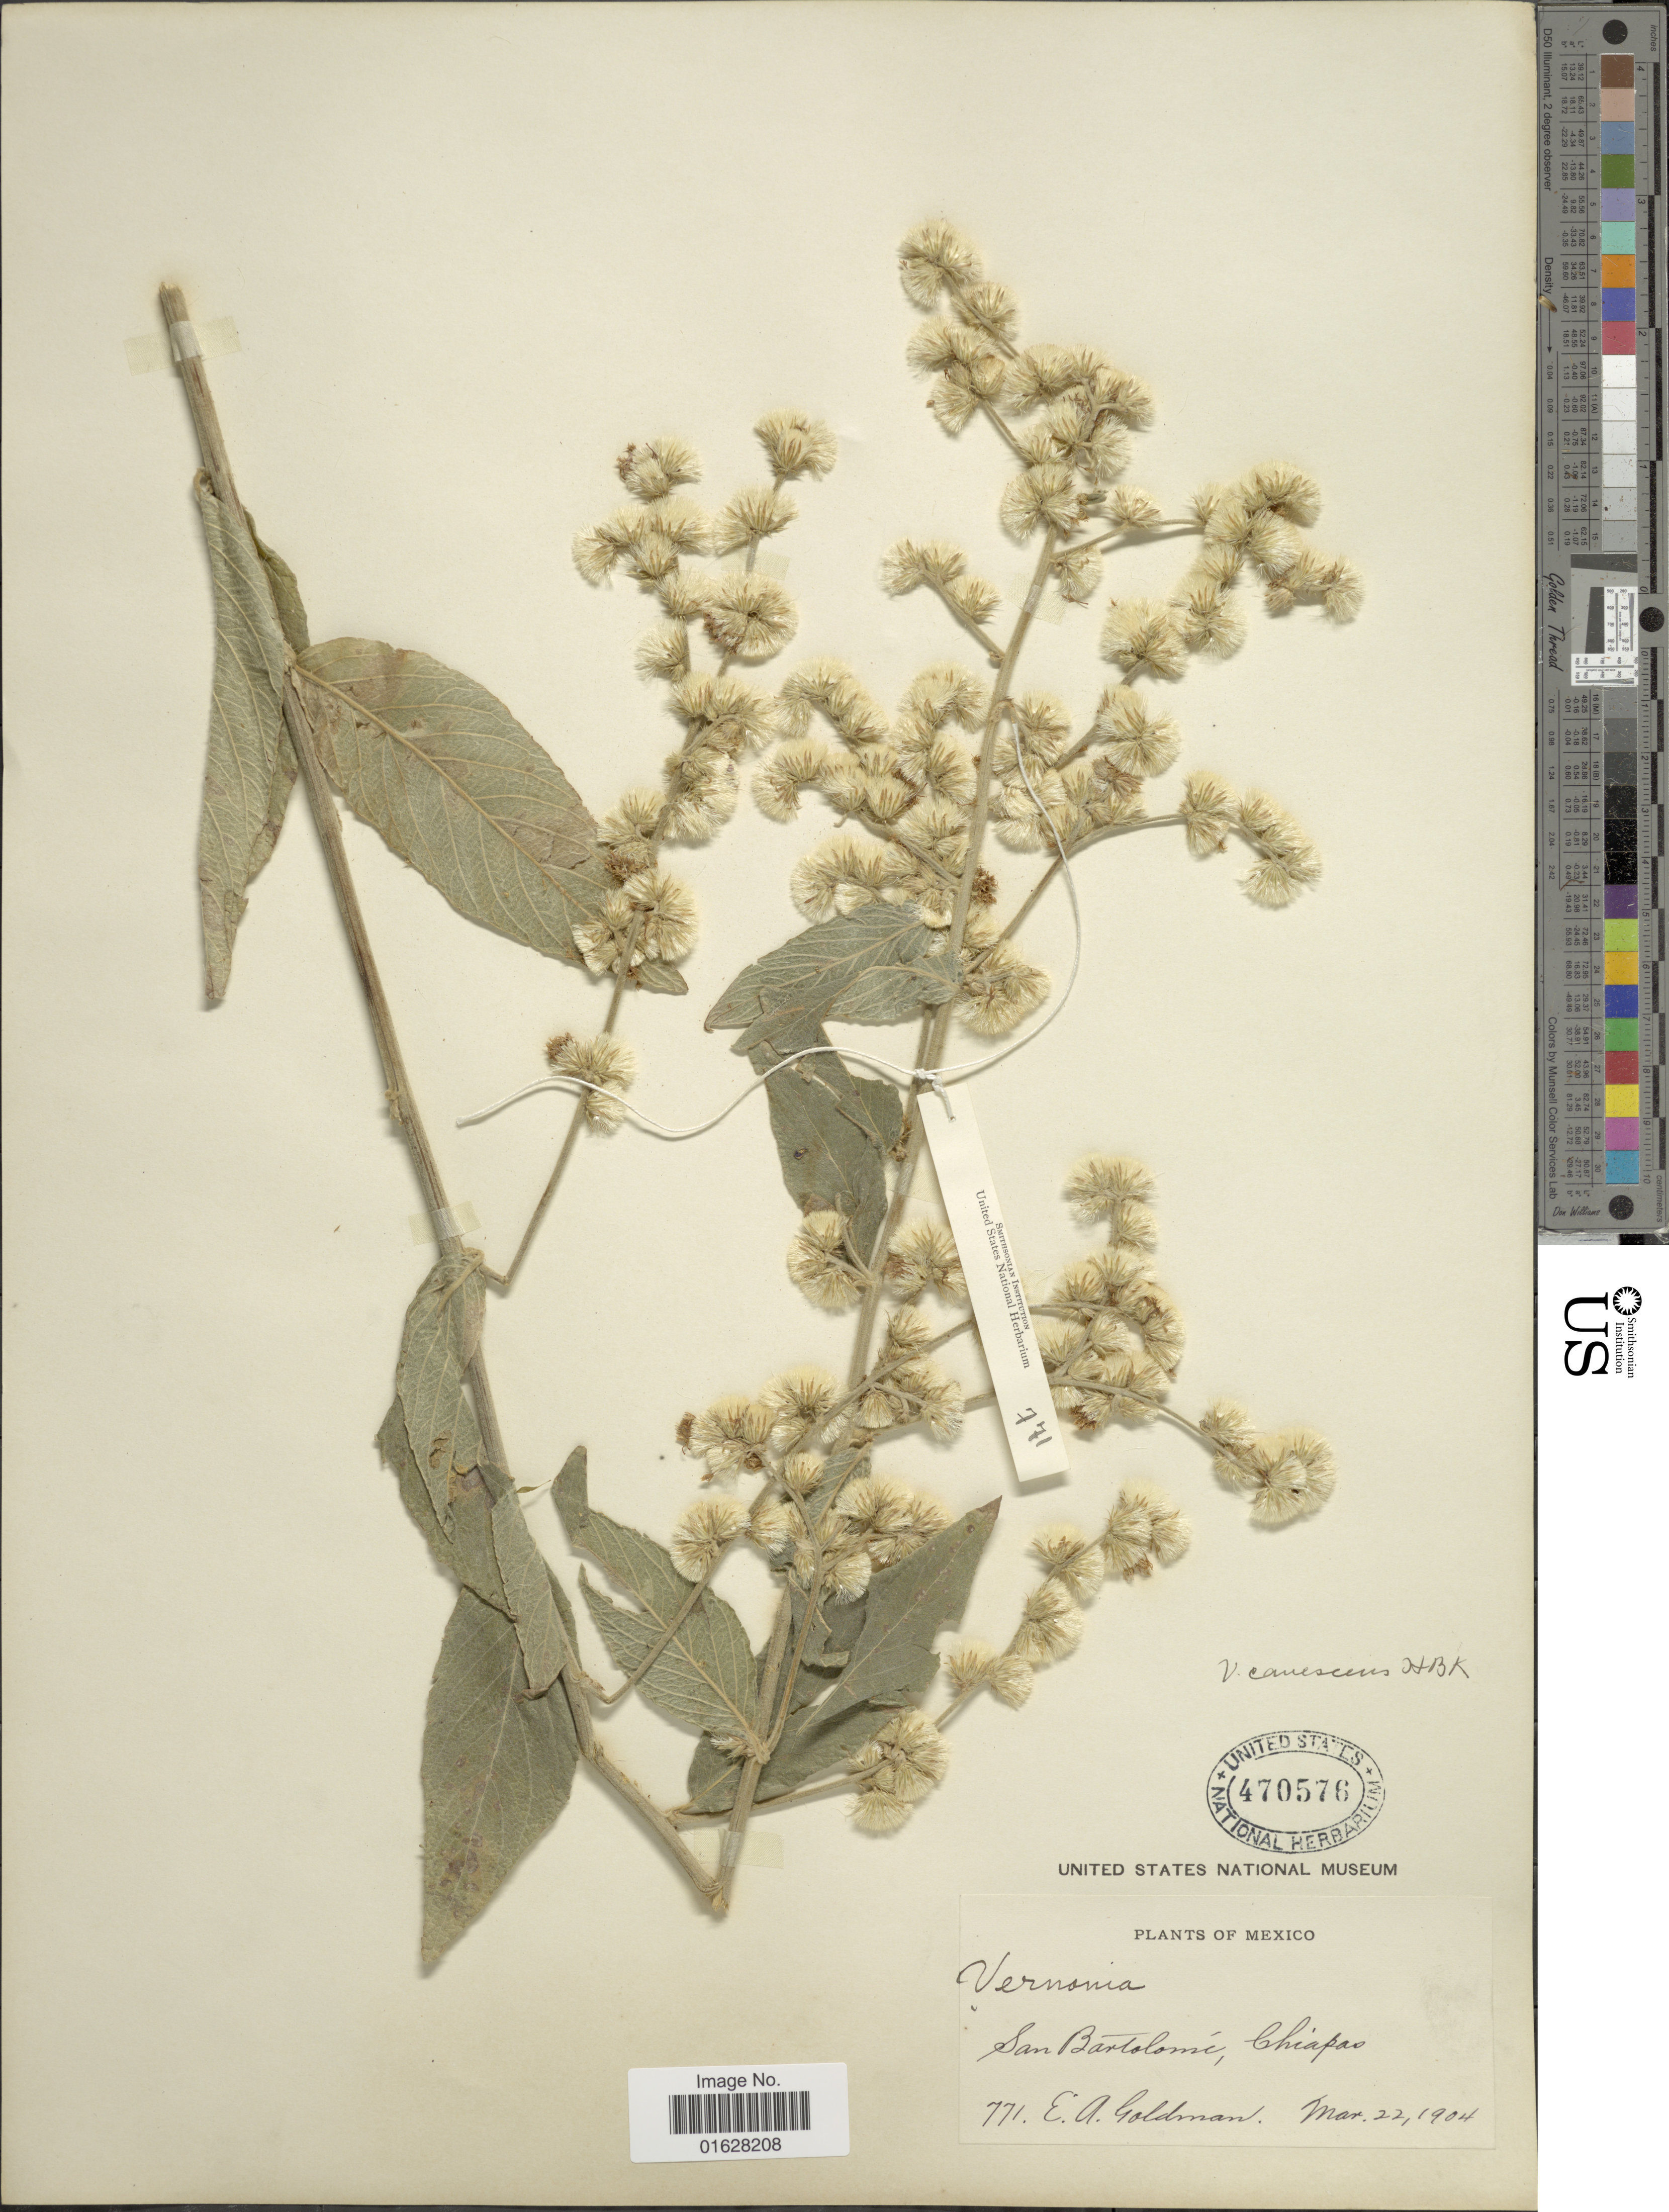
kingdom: Plantae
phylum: Tracheophyta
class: Magnoliopsida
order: Asterales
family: Asteraceae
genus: Lepidaploa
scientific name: Lepidaploa canescens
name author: (Kunth) H. Rob.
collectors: E. A. Goldman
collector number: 771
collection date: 1904-03-22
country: Mexico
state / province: Chiapas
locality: San Bartolome, Chiapas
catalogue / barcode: US 470576